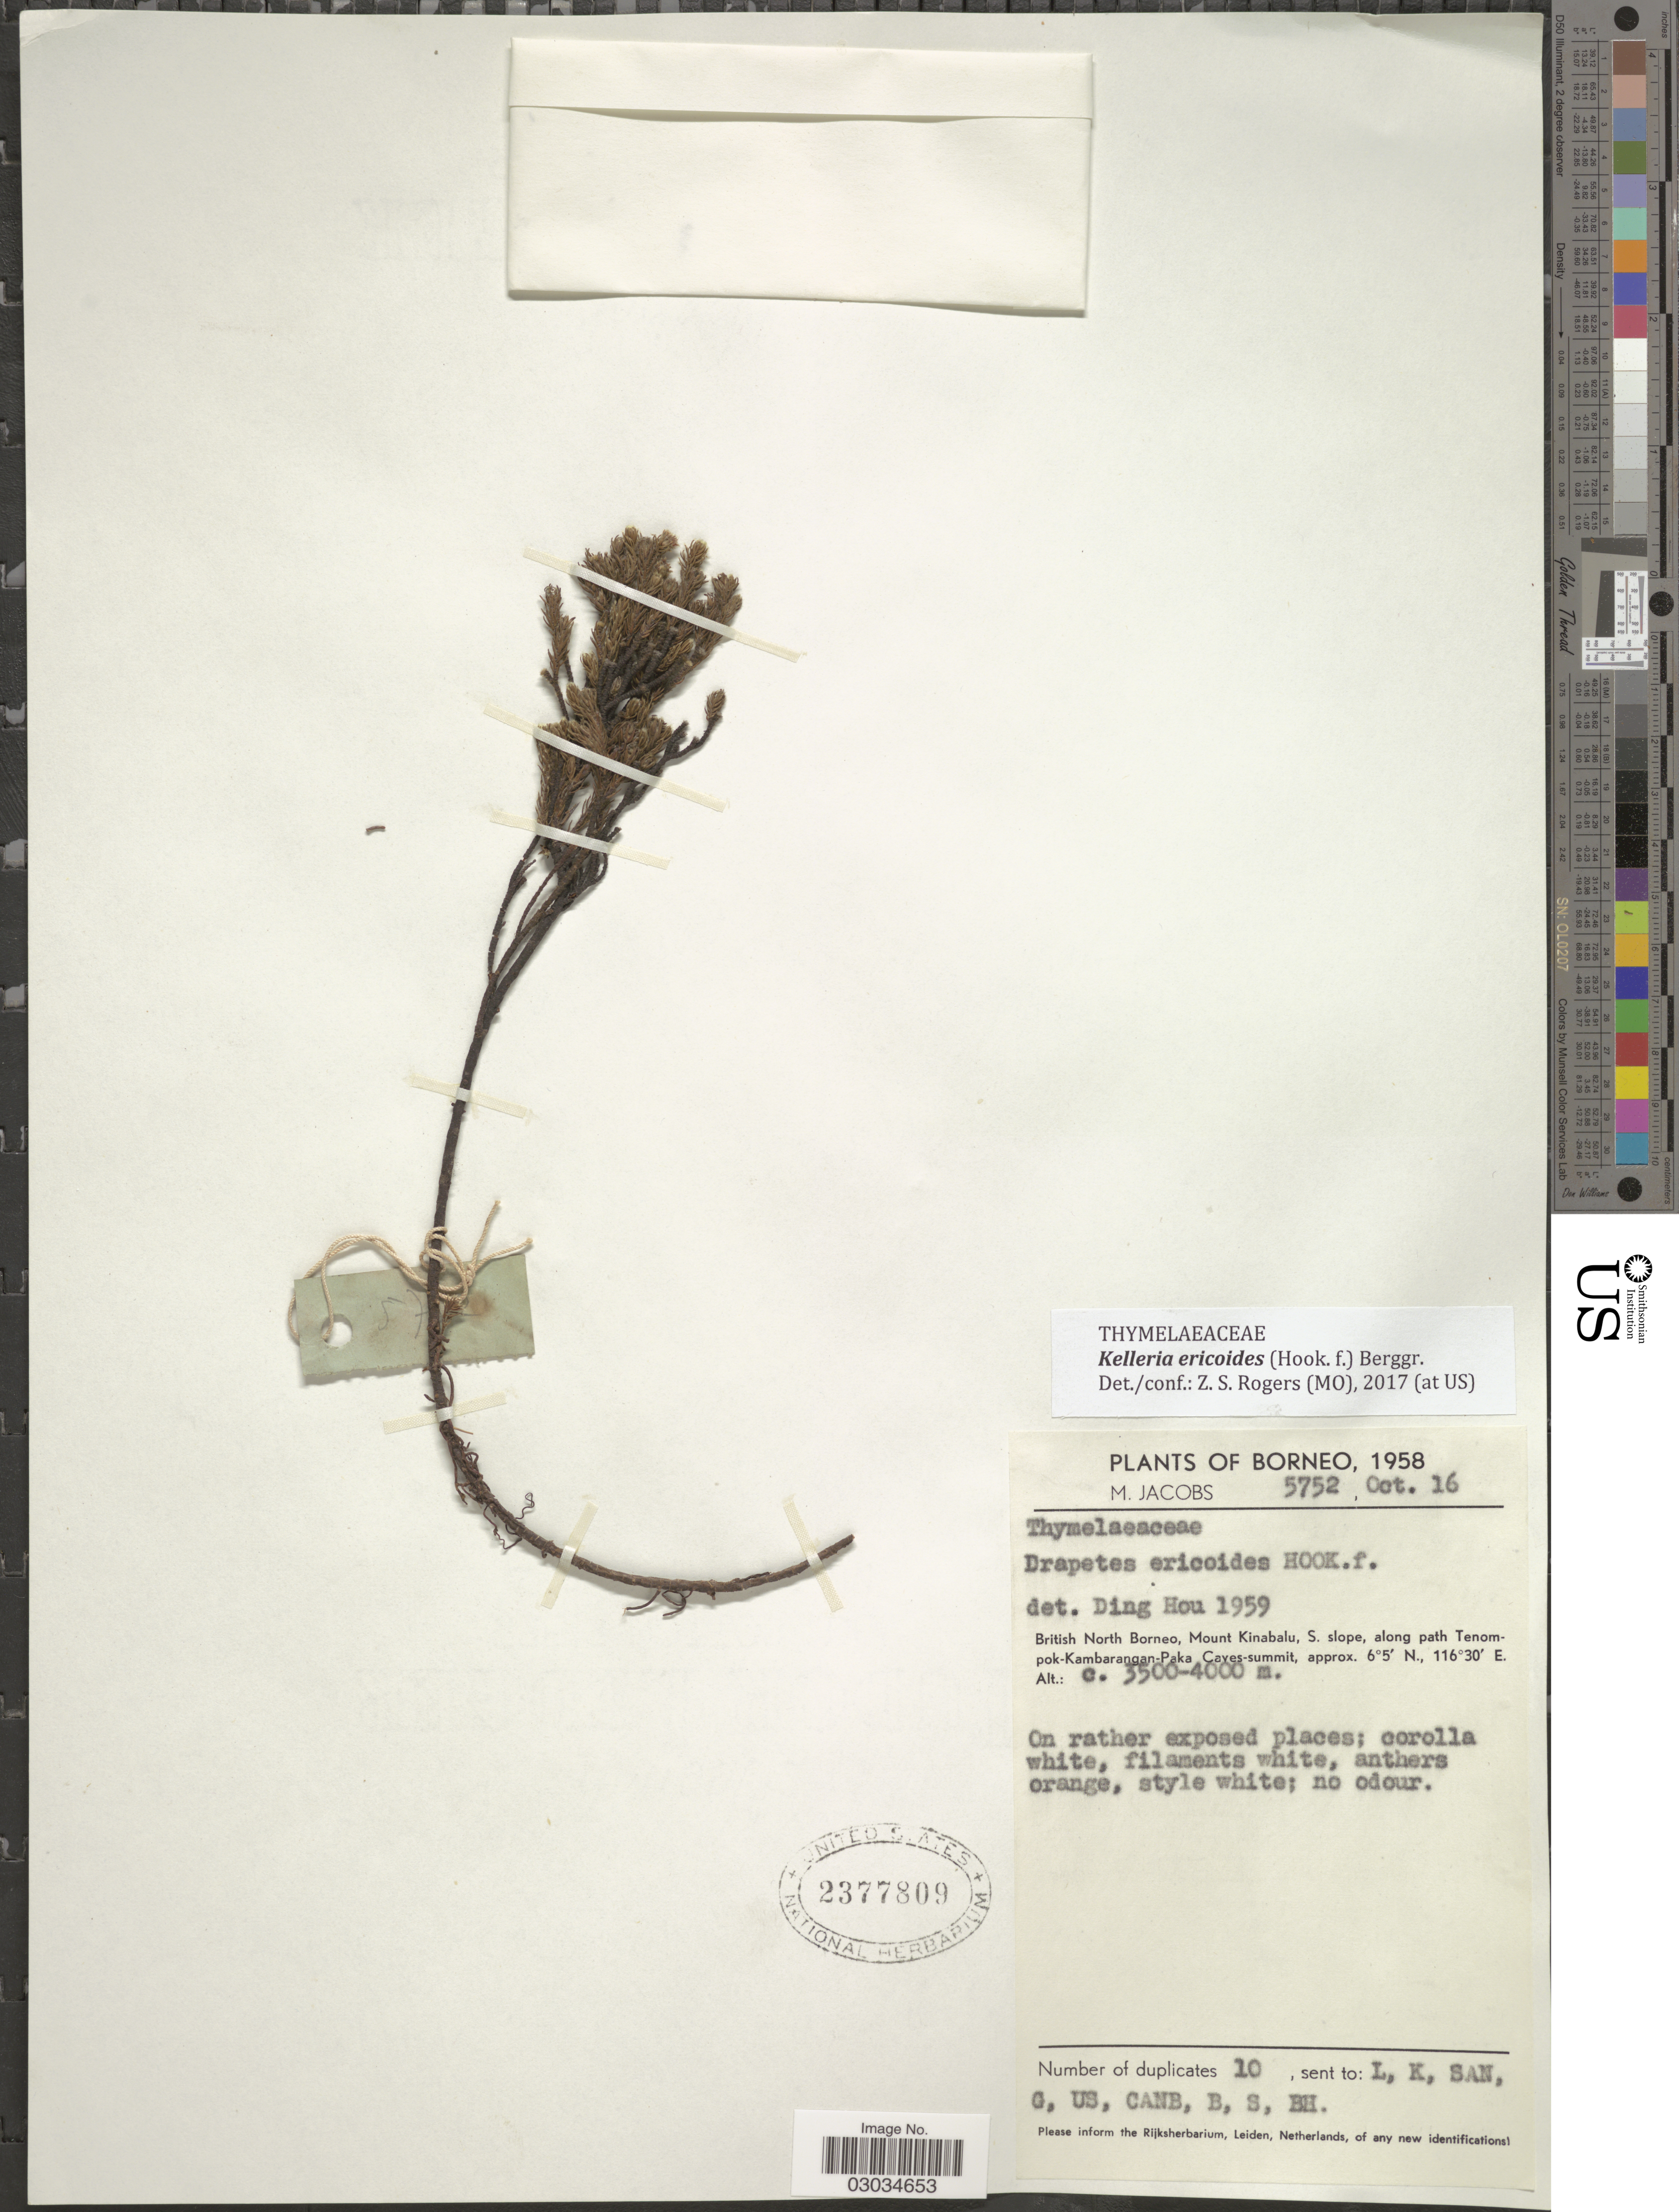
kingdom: Plantae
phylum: Tracheophyta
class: Magnoliopsida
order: Malvales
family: Thymelaeaceae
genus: Kelleria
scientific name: Kelleria ericoides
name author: (Hook. f.) Berggr.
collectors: M. Jacobs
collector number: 5752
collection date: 1958-10-16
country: Malaysia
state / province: Sabah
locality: Borneo. British North Borneo, Mount Kinabalu, S. slope, along path Tenompok-Kambarangan-Paka Caves-summit.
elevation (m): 3500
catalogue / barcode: US 2377809